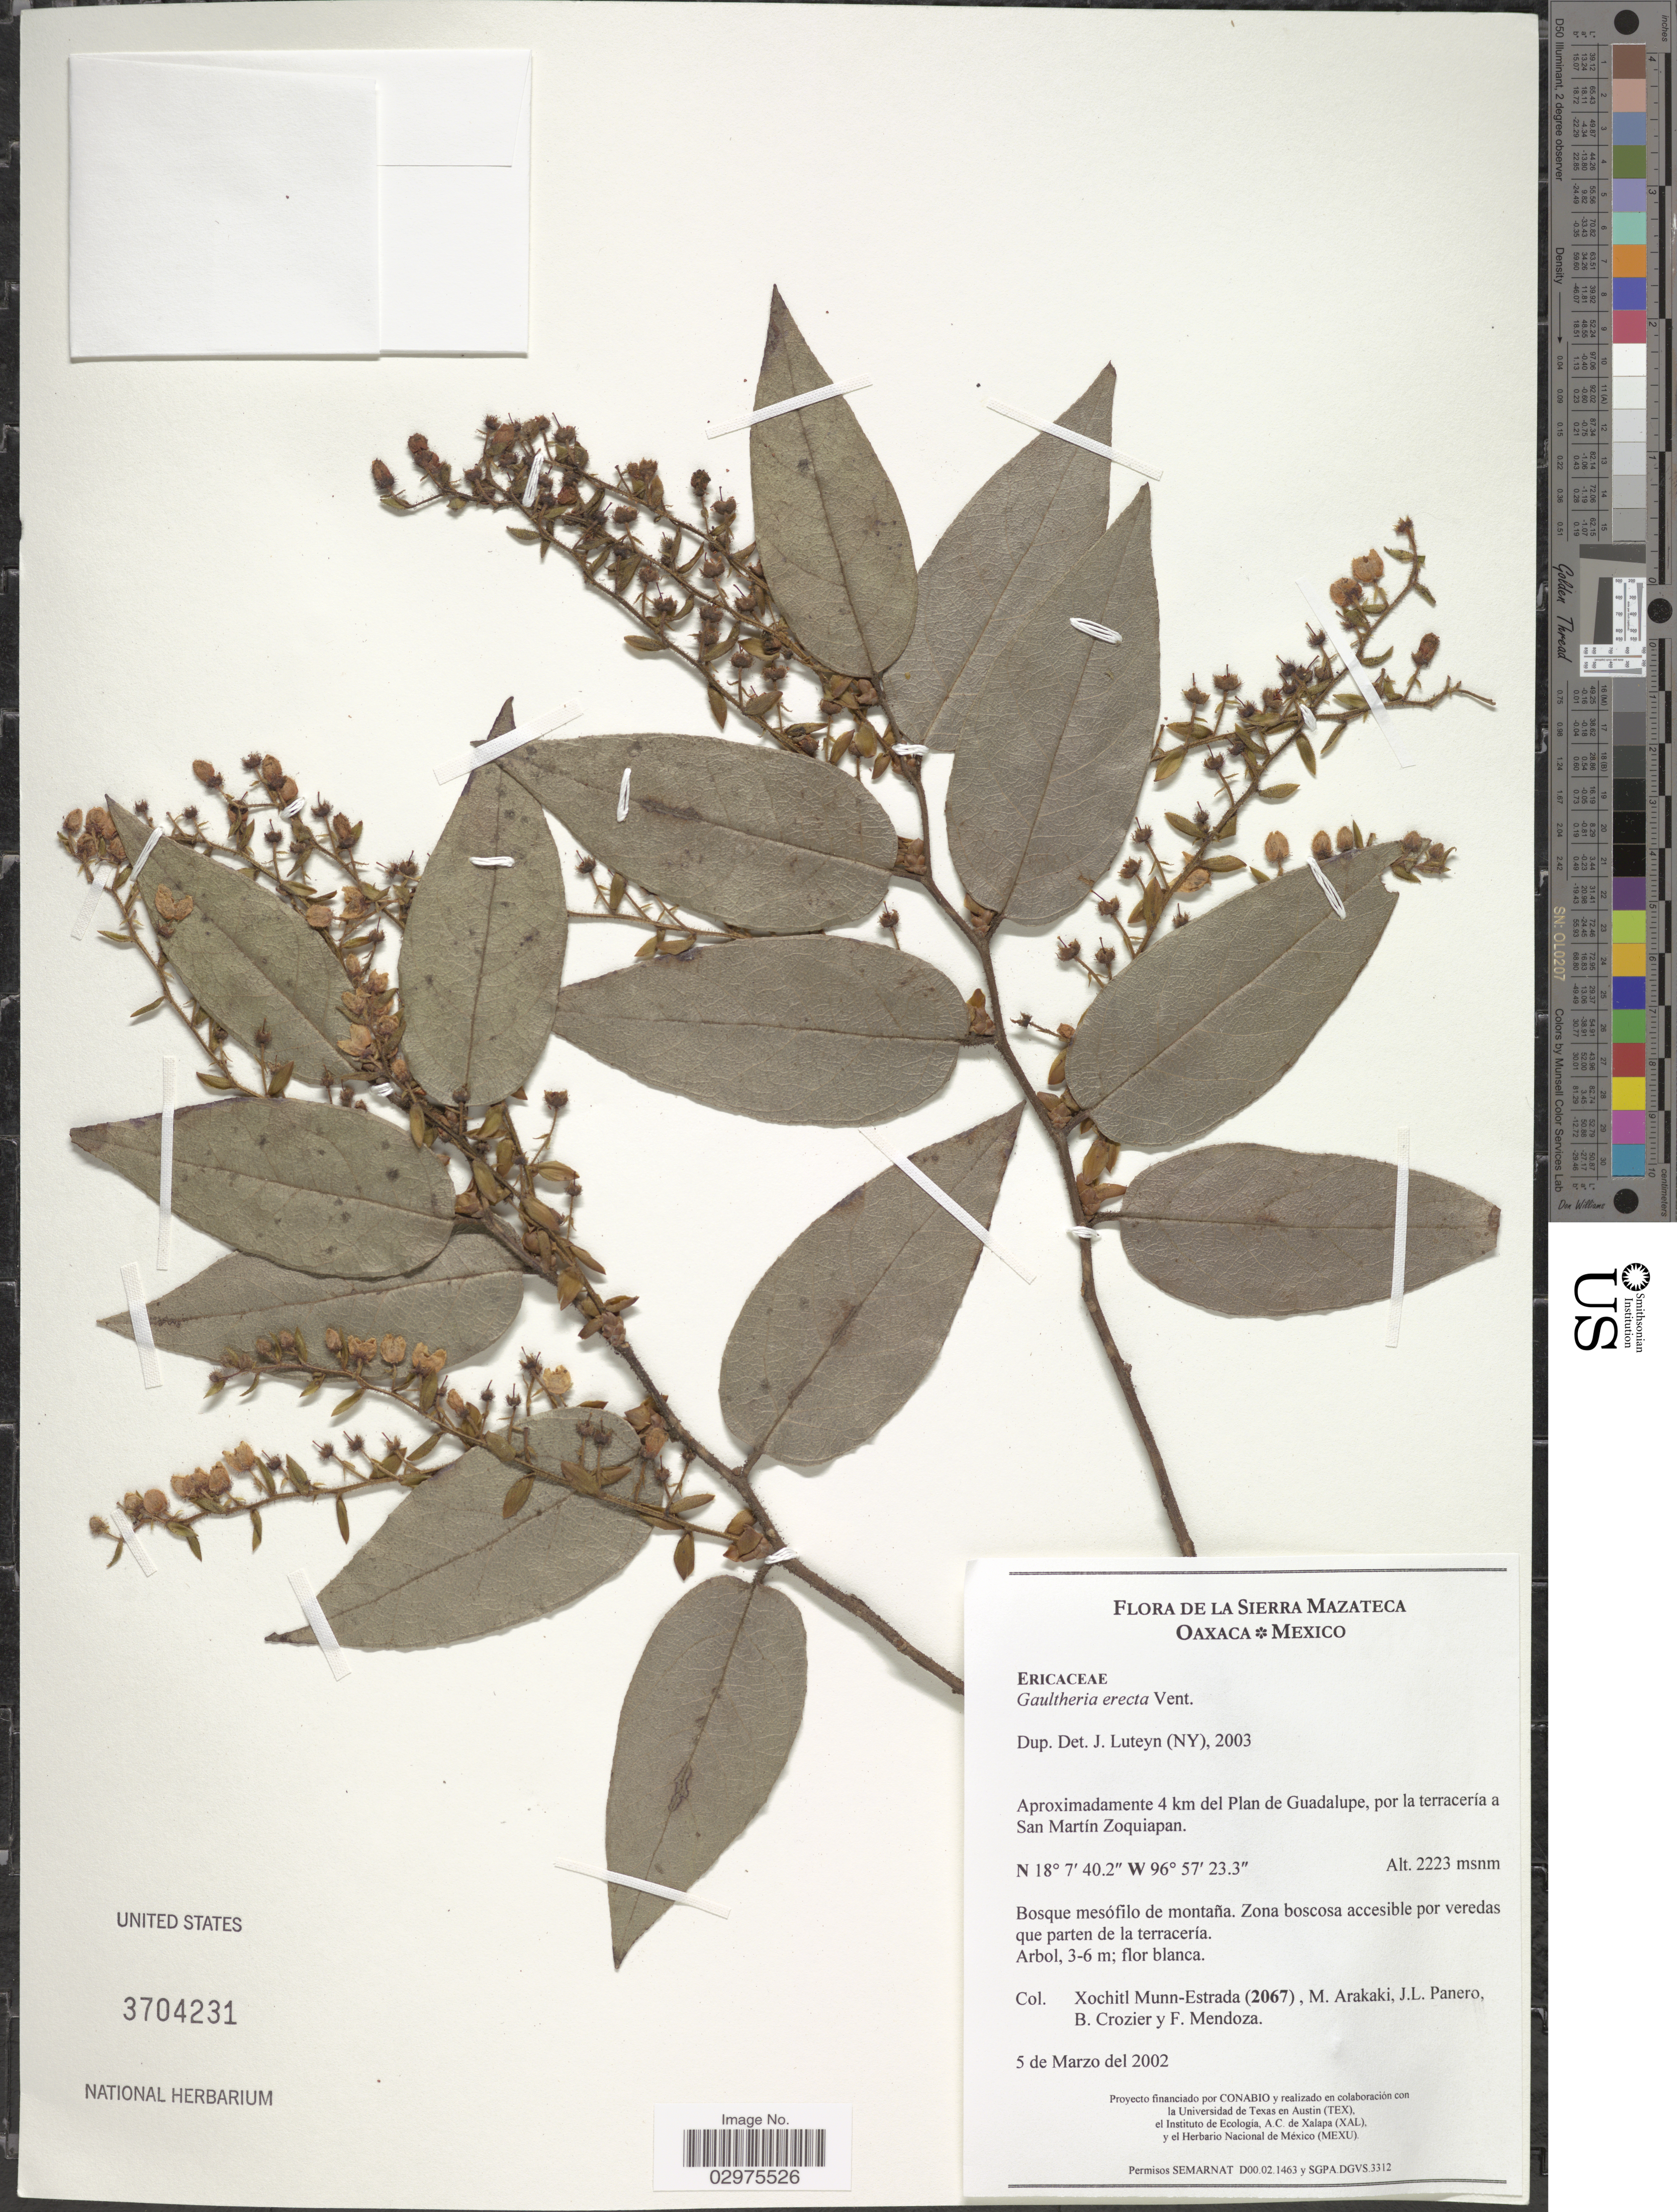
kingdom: Plantae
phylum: Tracheophyta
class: Magnoliopsida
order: Ericales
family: Ericaceae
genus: Gaultheria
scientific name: Gaultheria erecta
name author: Vent.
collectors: X. Munn-Estrada, M. Arakaki, J. L. Panero, B. Crozier & F. Mendoza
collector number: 2067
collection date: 2002-03-05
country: Mexico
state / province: Oaxaca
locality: Sierra Mazateca. Aproximadamente 4 km del Plan de Guadalupe, por la terraceria a San Zoquiapan.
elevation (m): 2223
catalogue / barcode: US 3704231